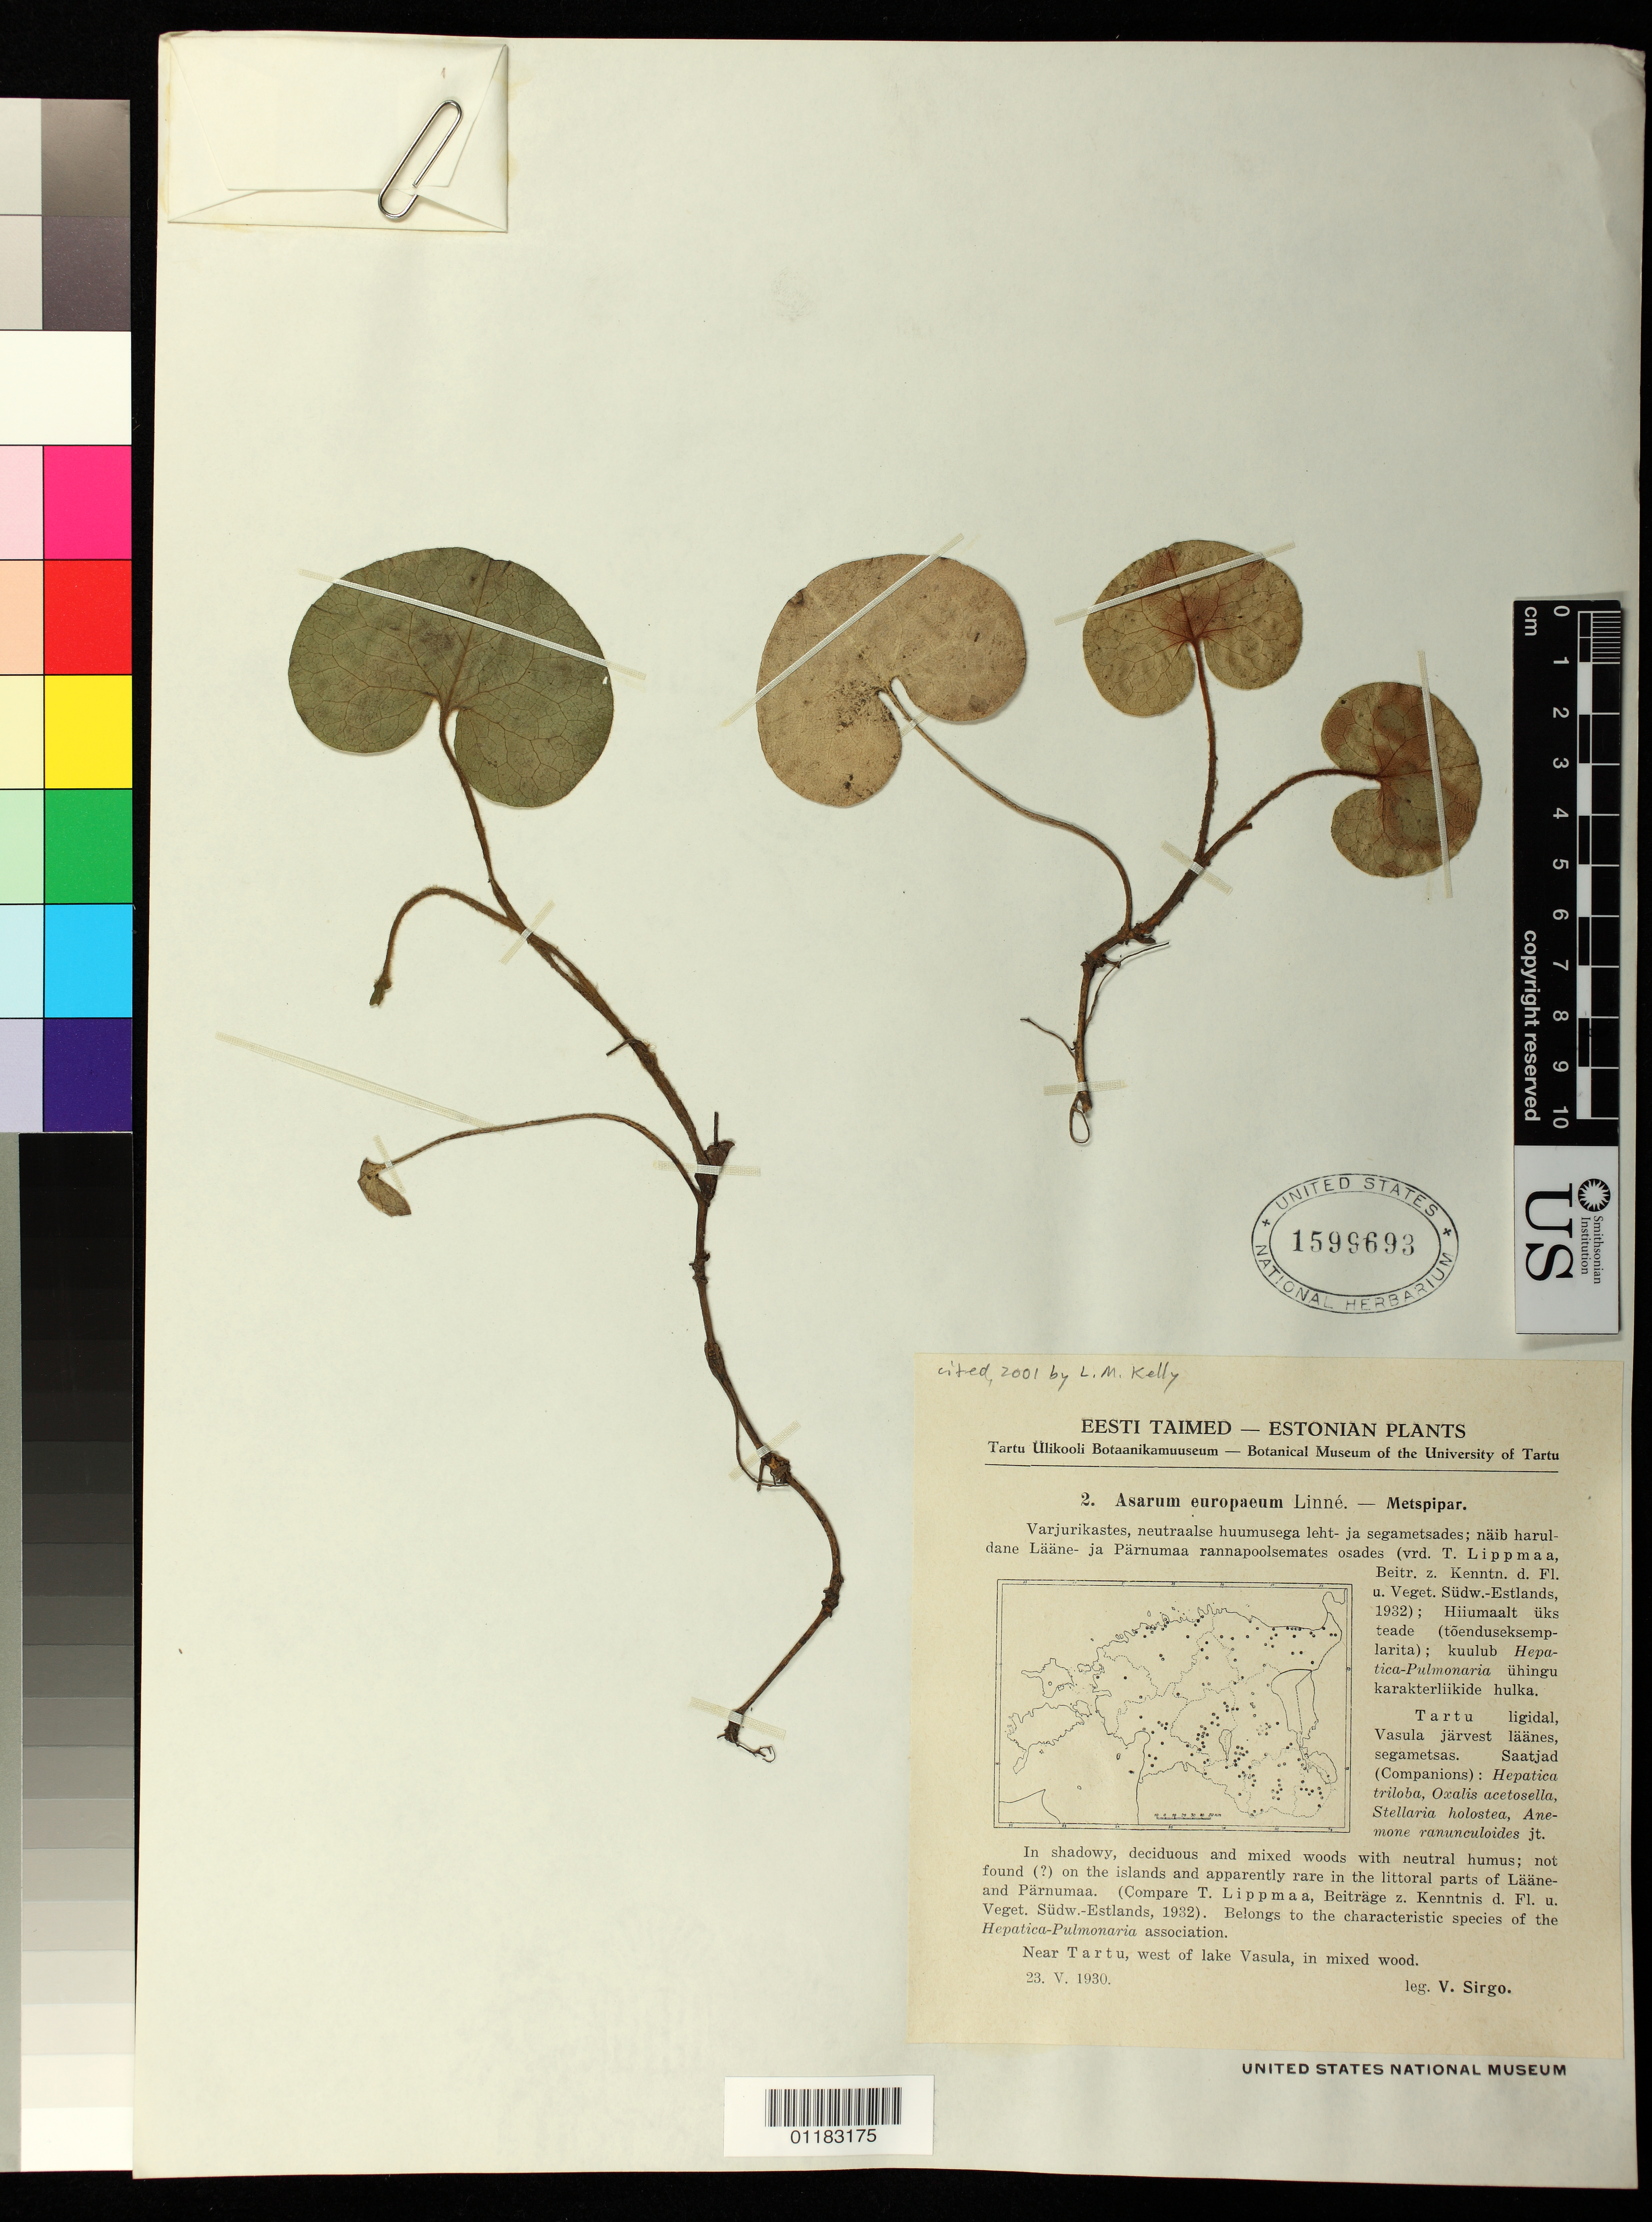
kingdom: Plantae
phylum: Tracheophyta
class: Magnoliopsida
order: Piperales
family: Aristolochiaceae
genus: Asarum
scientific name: Asarum europaeum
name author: L.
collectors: V. Sirgo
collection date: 1930-05-23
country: Estonia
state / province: Tartu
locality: Near Tartu, west of Lake Vasula, in mixed wood.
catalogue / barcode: US 1599693